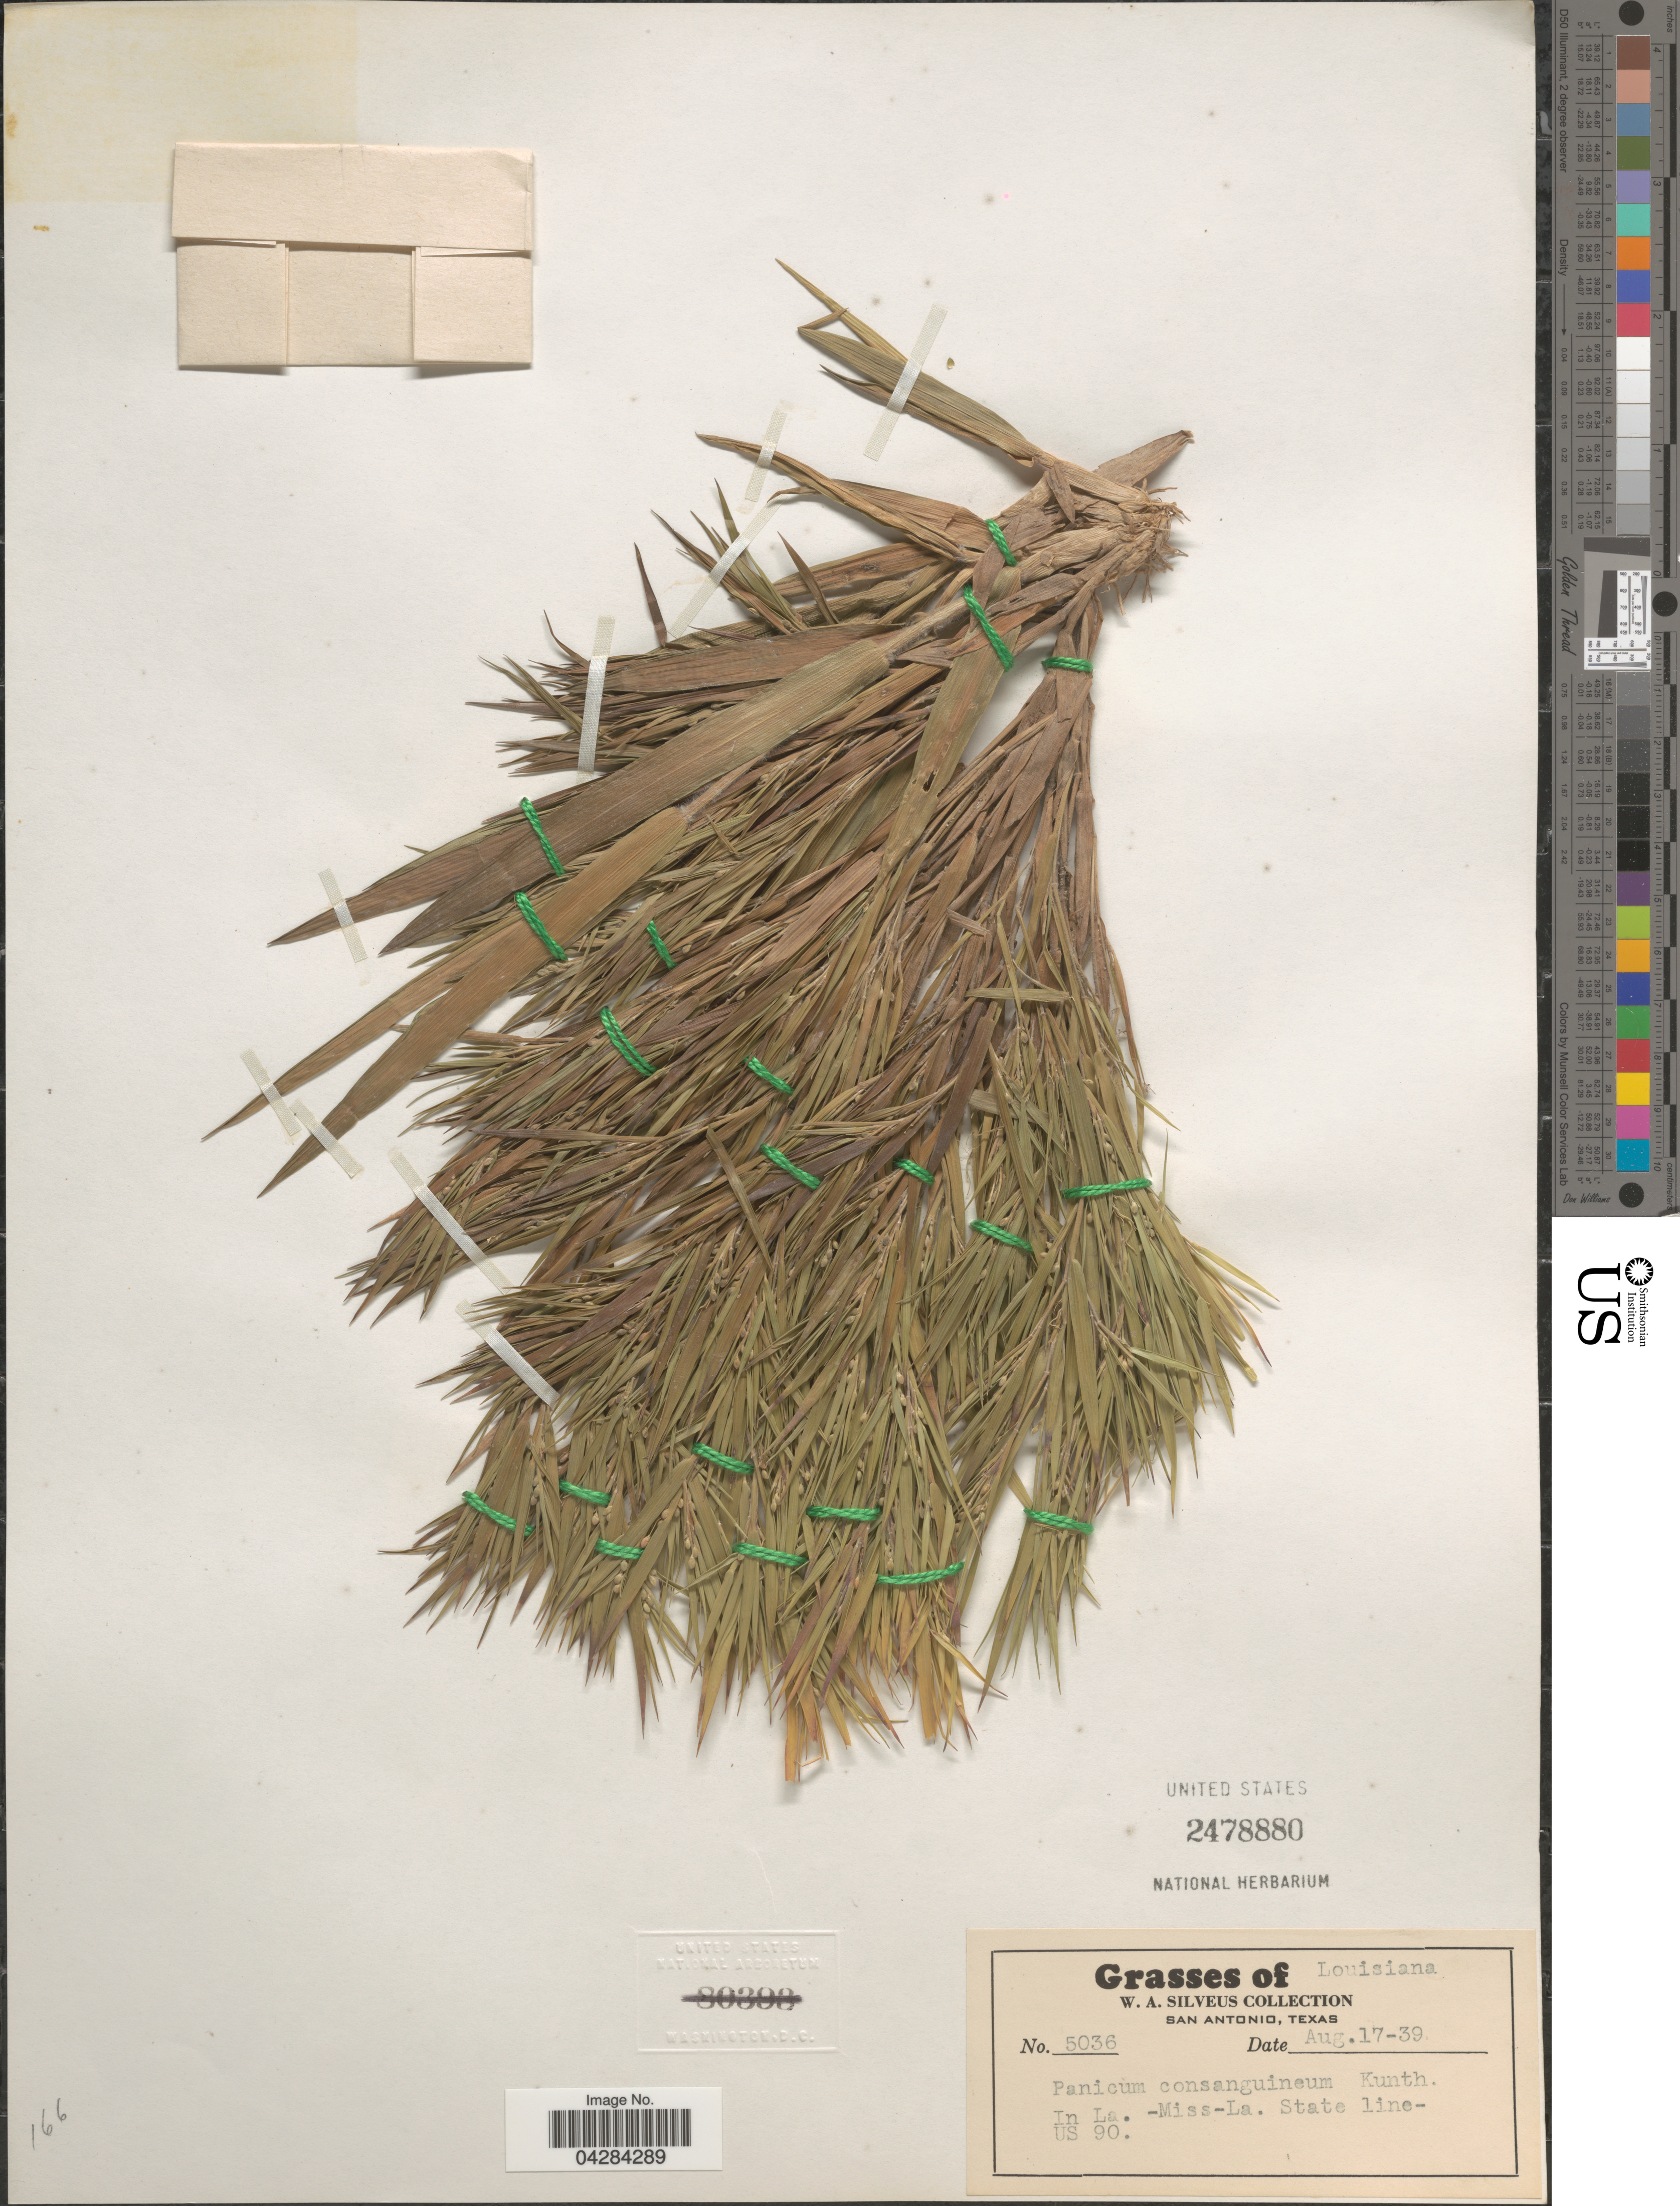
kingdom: Plantae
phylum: Tracheophyta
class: Liliopsida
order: Poales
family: Poaceae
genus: Dichanthelium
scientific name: Dichanthelium ovale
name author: (Elliott) Gould & C.A. Clark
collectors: W. Silveus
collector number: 5036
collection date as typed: Transcribed d/m/y: 17/8/39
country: United States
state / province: Louisiana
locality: In La.-Miss-La. State line-US 90.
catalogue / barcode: US 2478880